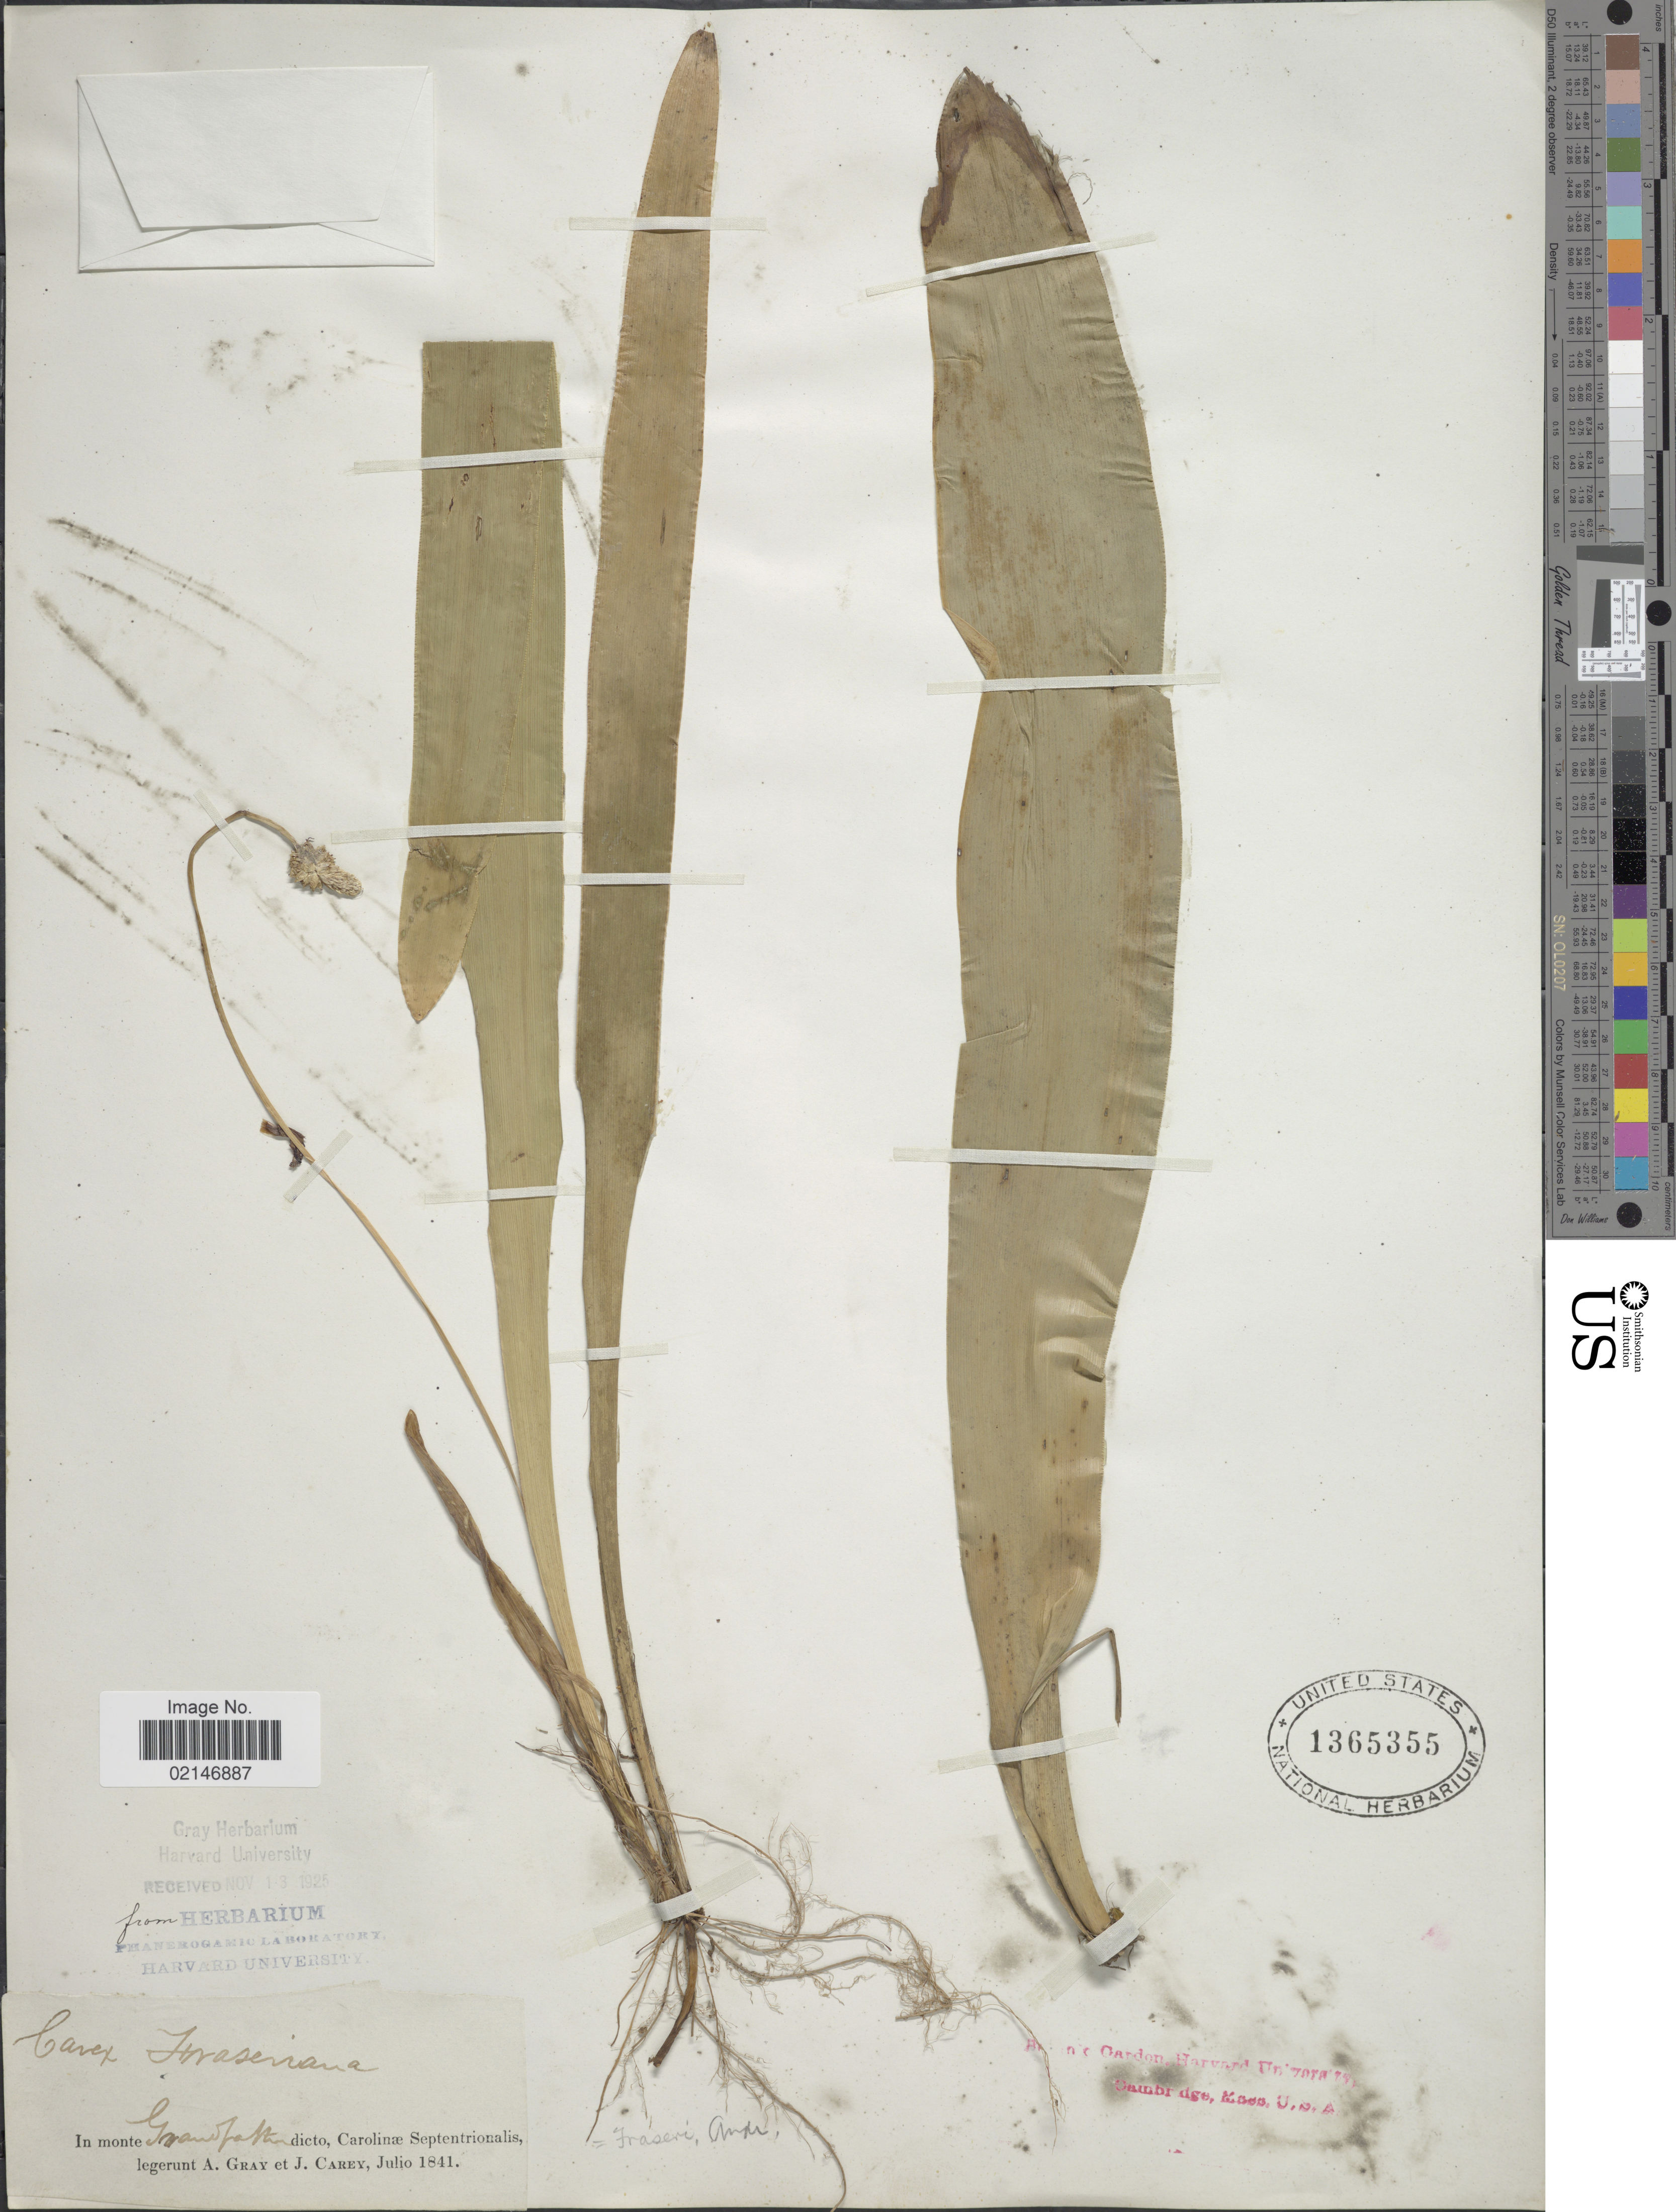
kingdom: Plantae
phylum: Tracheophyta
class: Liliopsida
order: Poales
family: Cyperaceae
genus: Carex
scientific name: Carex fraseriana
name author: Ker Gawl.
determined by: Strong, Mark T., (BOT), Smithsonian Institution - National Museum of Natural History (UNITED STATES)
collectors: A. Gray (herbarium) & J. Carey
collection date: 1841-07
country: United States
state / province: North Carolina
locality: Monte Grandfather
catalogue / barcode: US 1365355